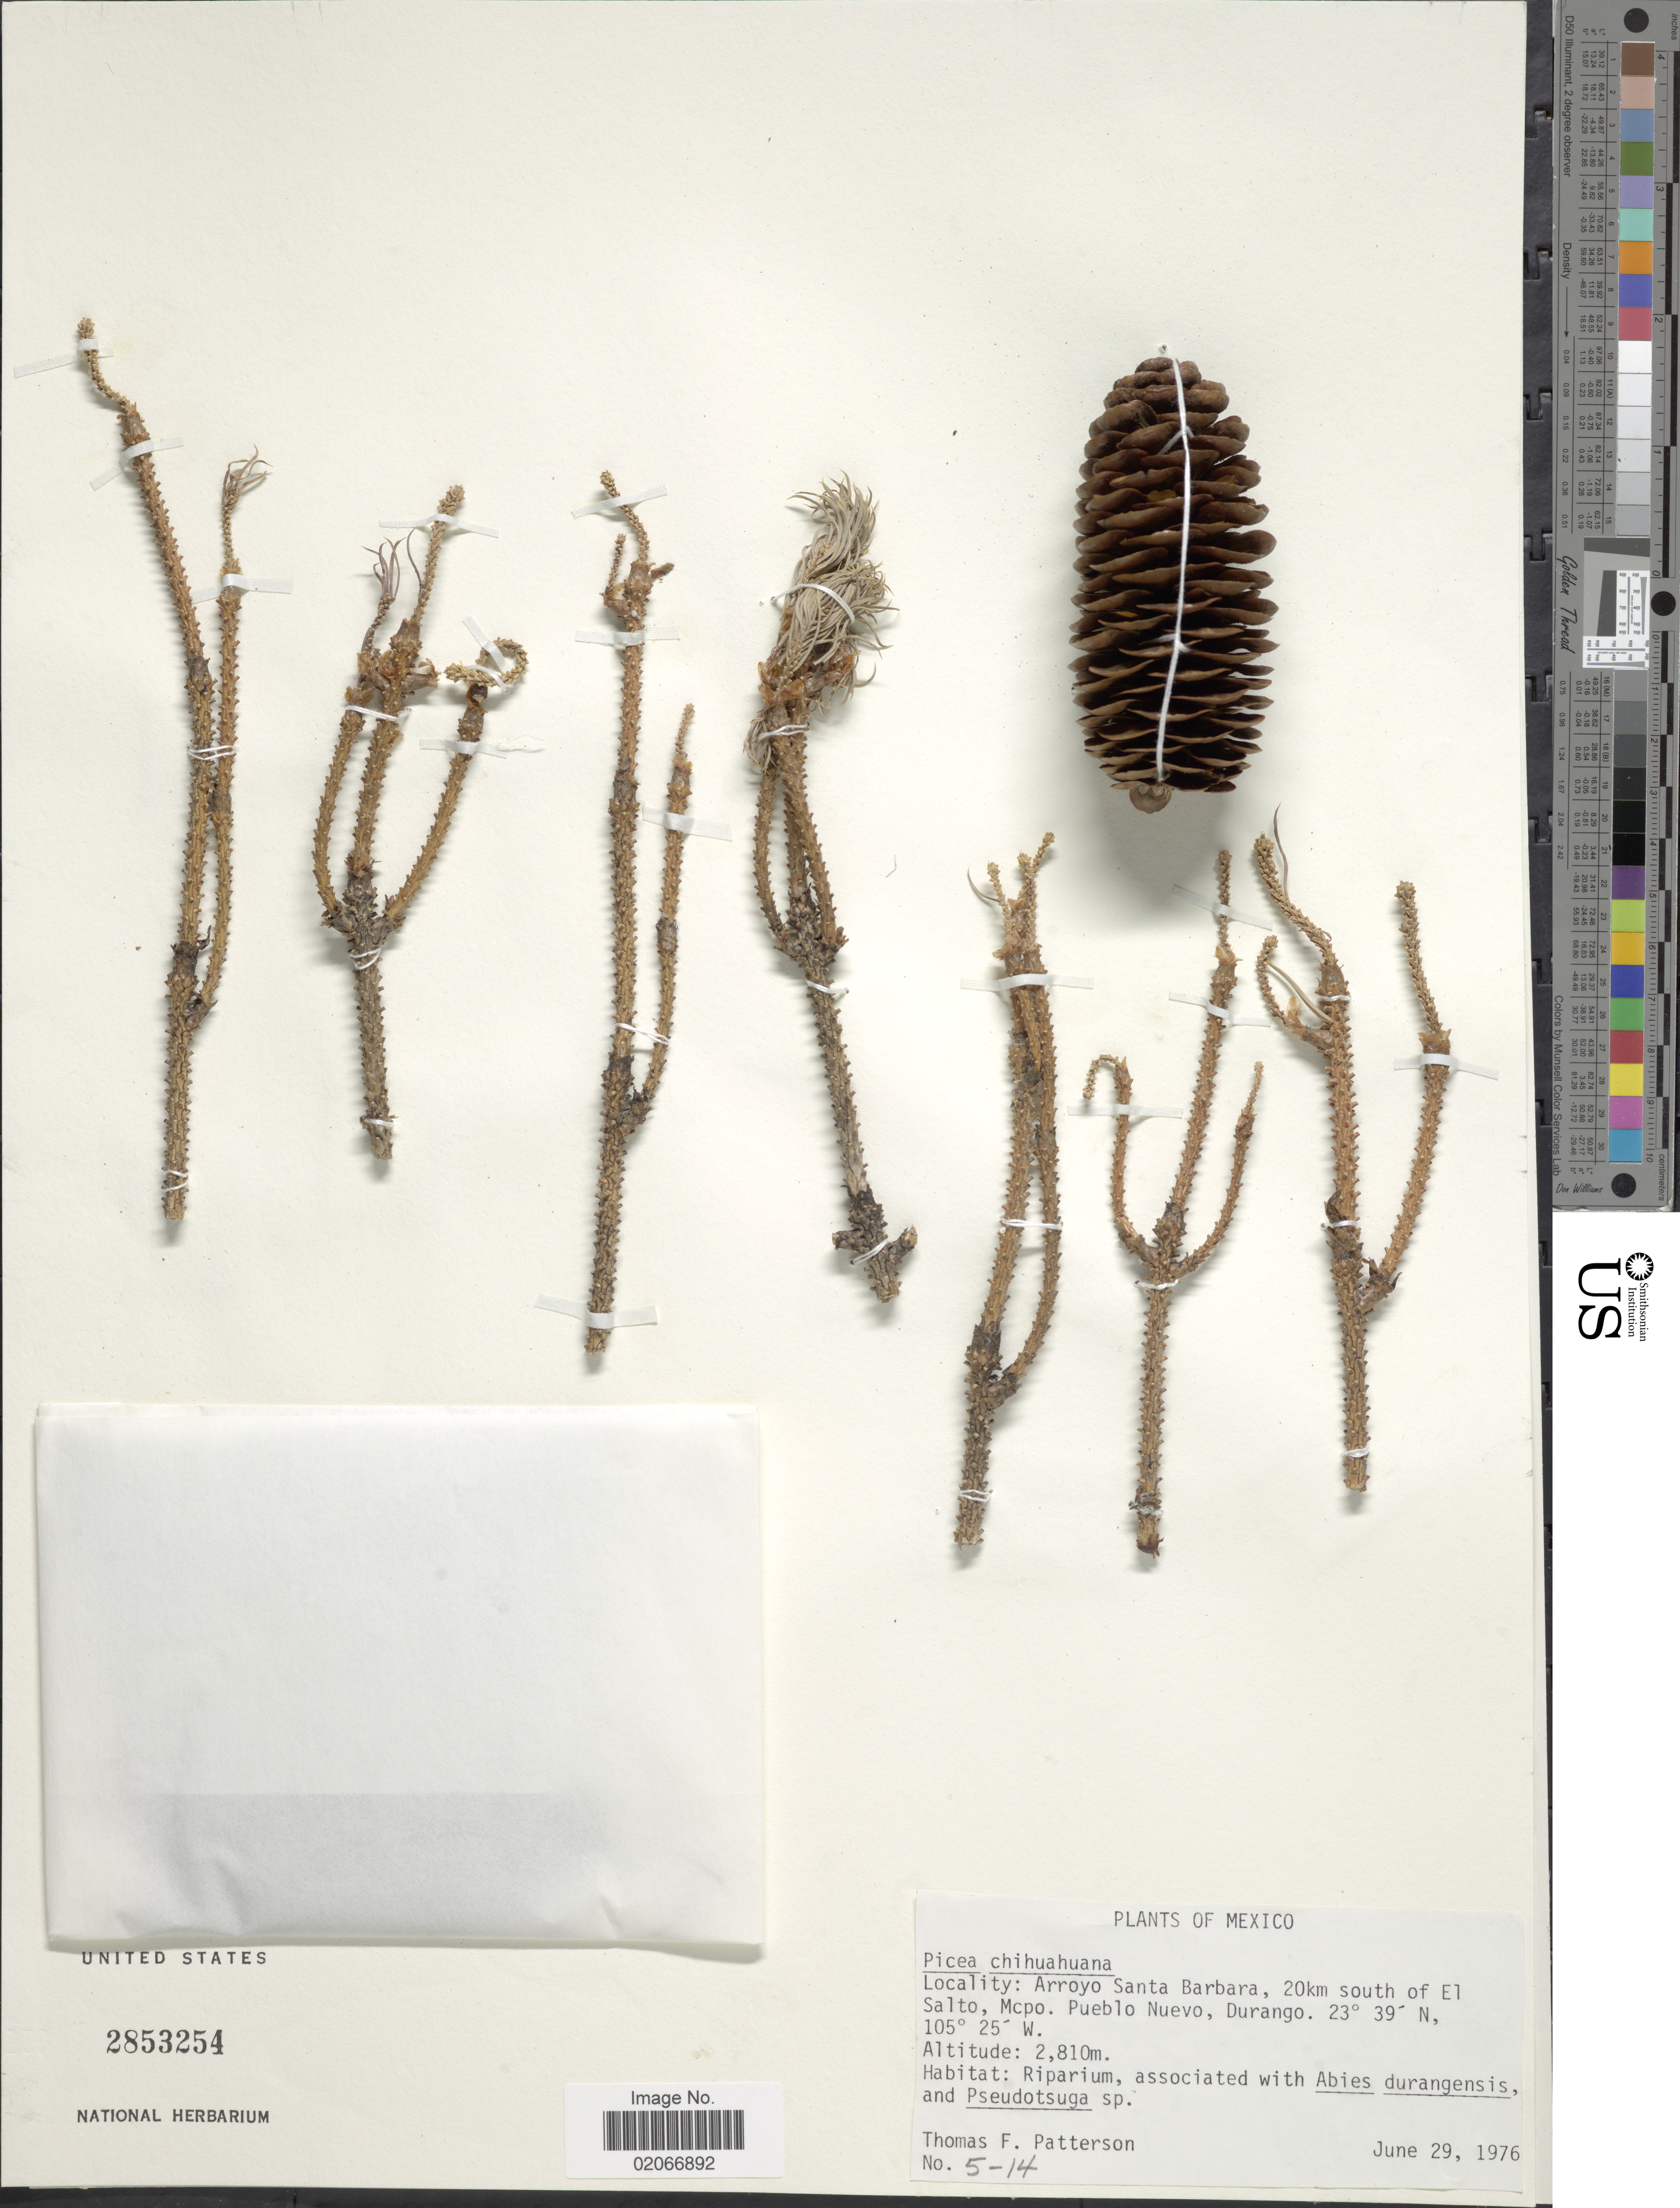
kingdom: Plantae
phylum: Tracheophyta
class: Pinopsida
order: Pinales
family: Pinaceae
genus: Picea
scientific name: Picea chihuahuana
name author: Martínez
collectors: T. Patterson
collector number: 5-14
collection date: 1976-06-29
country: Mexico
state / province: Durango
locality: Arroyo Santa Barbara, 20 km south of El Salto, Mcpo. Pueblo Nuevo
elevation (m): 2810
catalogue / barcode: US 2853254